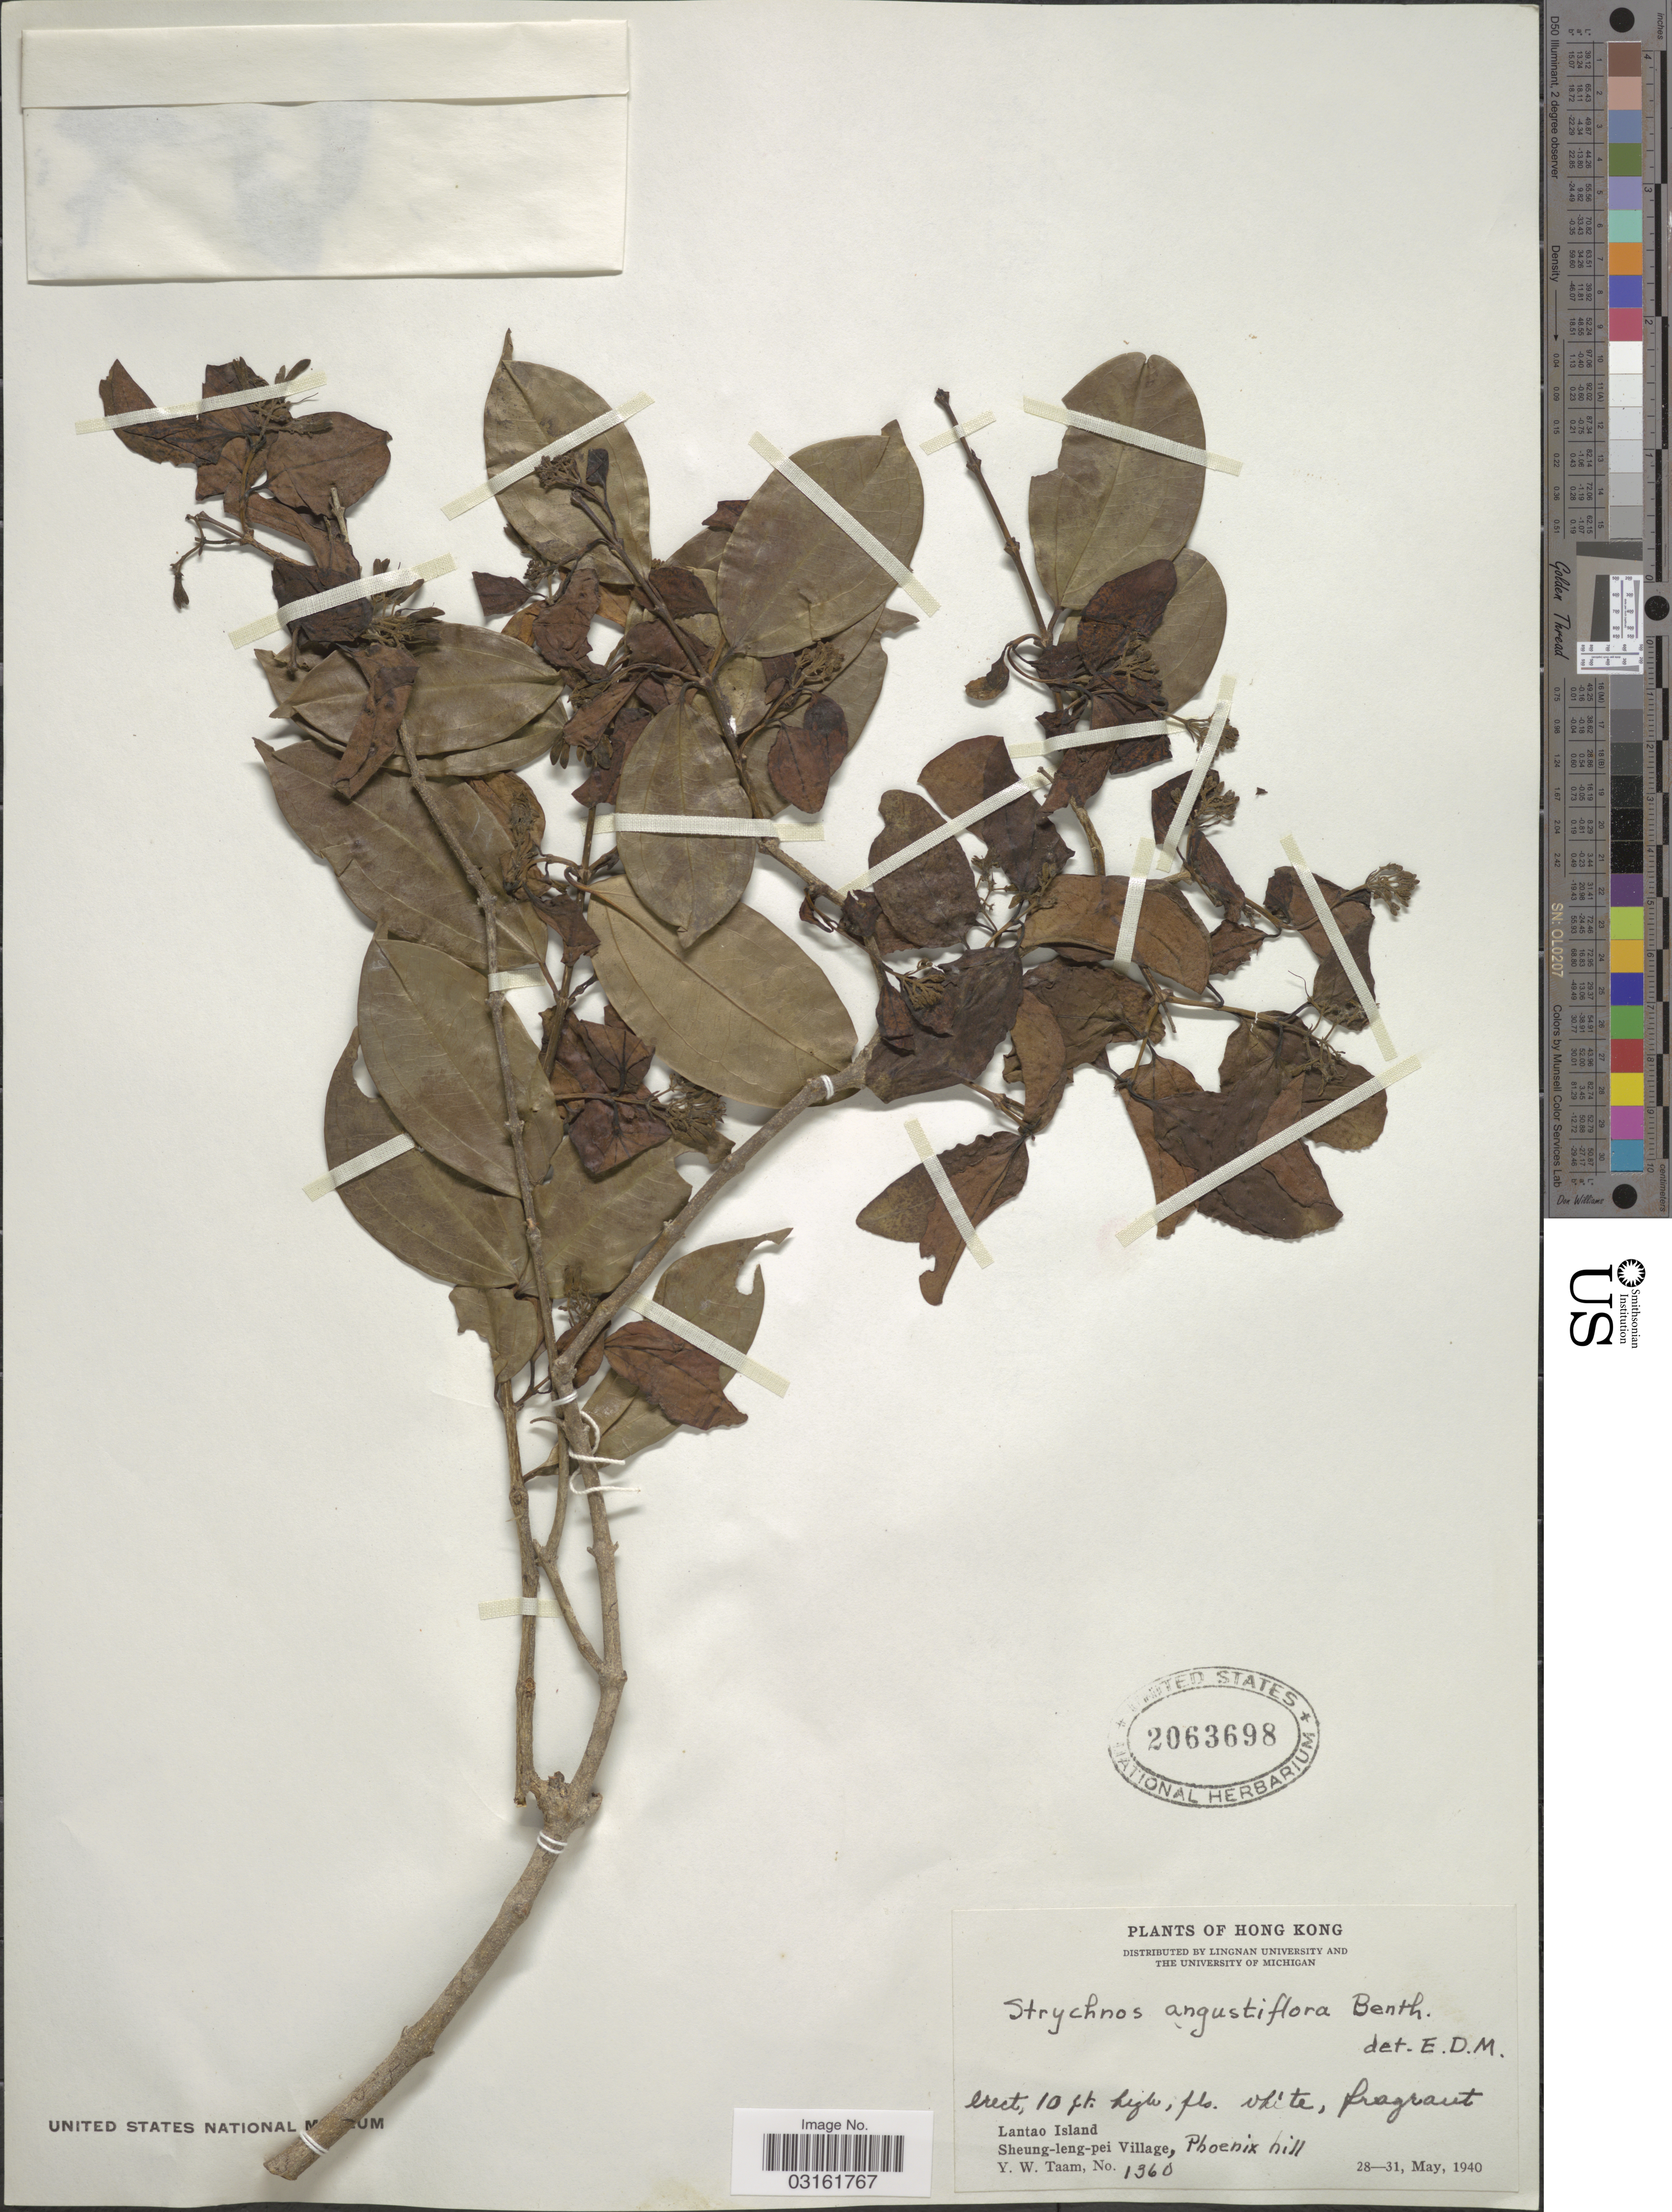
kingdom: Plantae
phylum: Tracheophyta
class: Magnoliopsida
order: Gentianales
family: Loganiaceae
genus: Strychnos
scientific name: Strychnos angustiflora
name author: Benth.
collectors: Y. W. Taam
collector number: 1360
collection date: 1940-05-28/1940-05-31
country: China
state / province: Hong Kong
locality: Lantao Island. Sheung-leng-pei Village, Phoenix hill.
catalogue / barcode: US 2063698